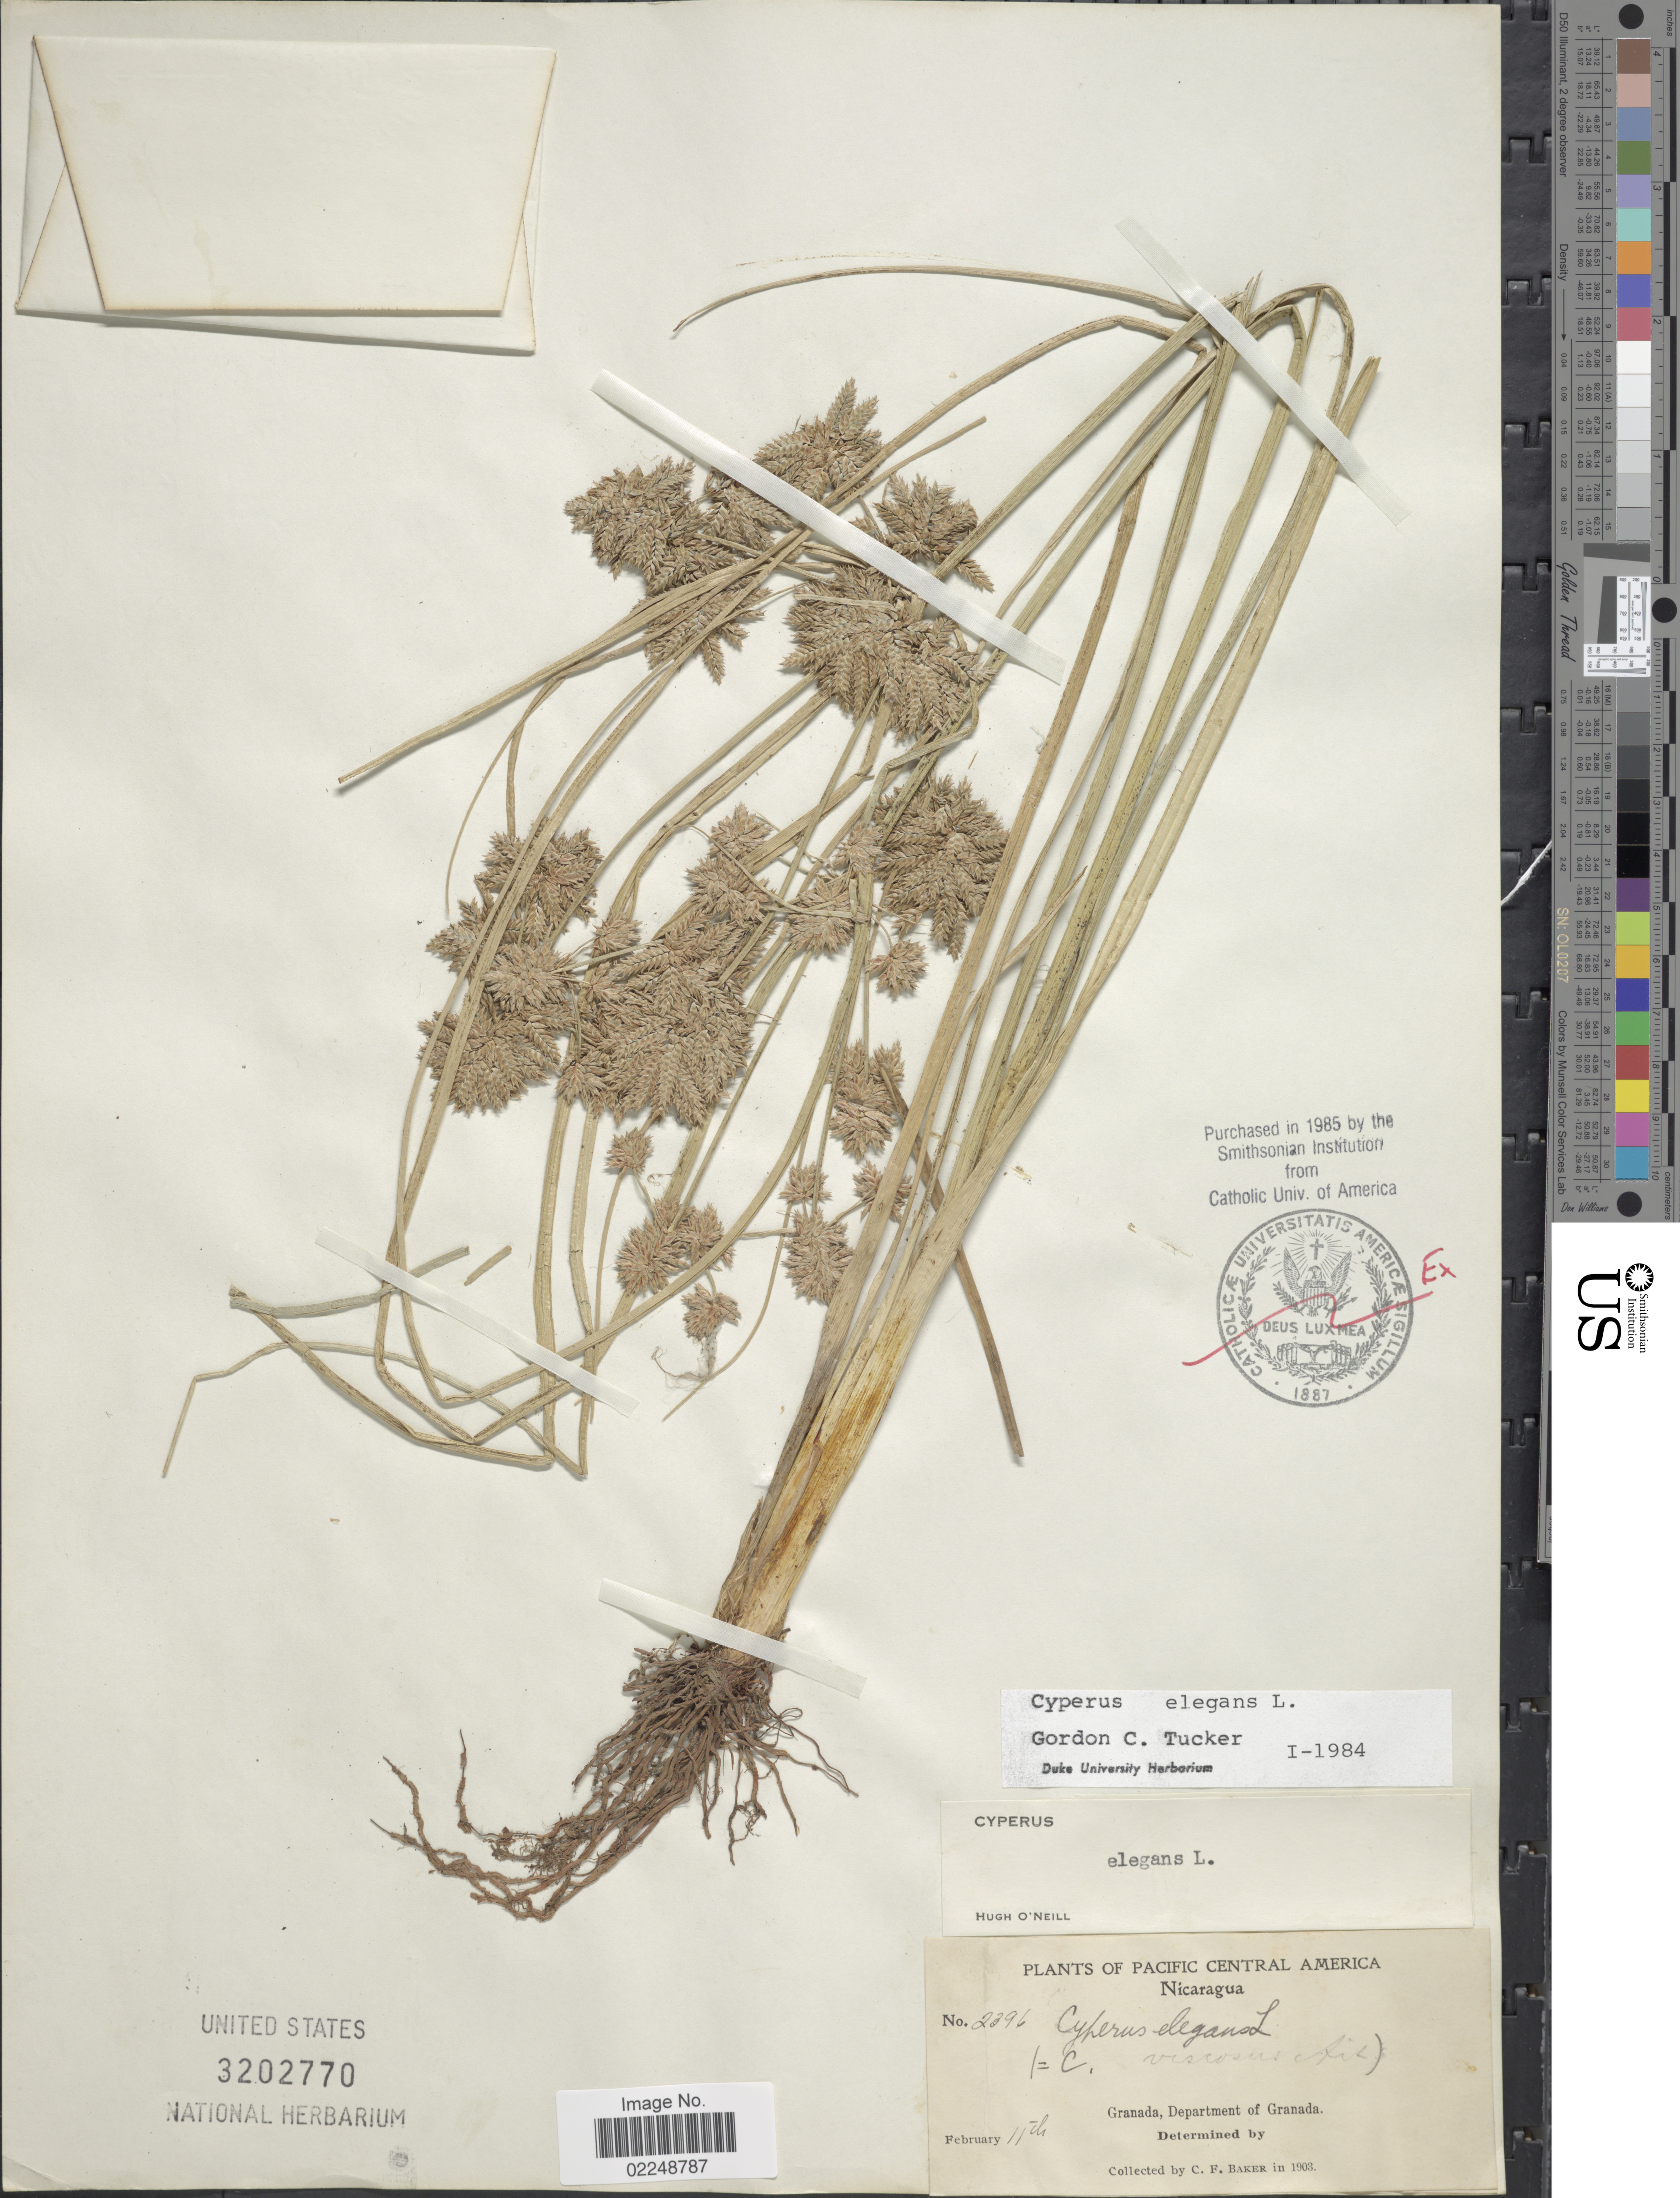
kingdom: Plantae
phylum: Tracheophyta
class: Liliopsida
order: Poales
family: Cyperaceae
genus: Cyperus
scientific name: Cyperus elegans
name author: L.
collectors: C. F. Baker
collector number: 2396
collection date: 1903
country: Nicaragua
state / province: Granada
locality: Pacific Central America, Granada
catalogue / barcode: US 3202770